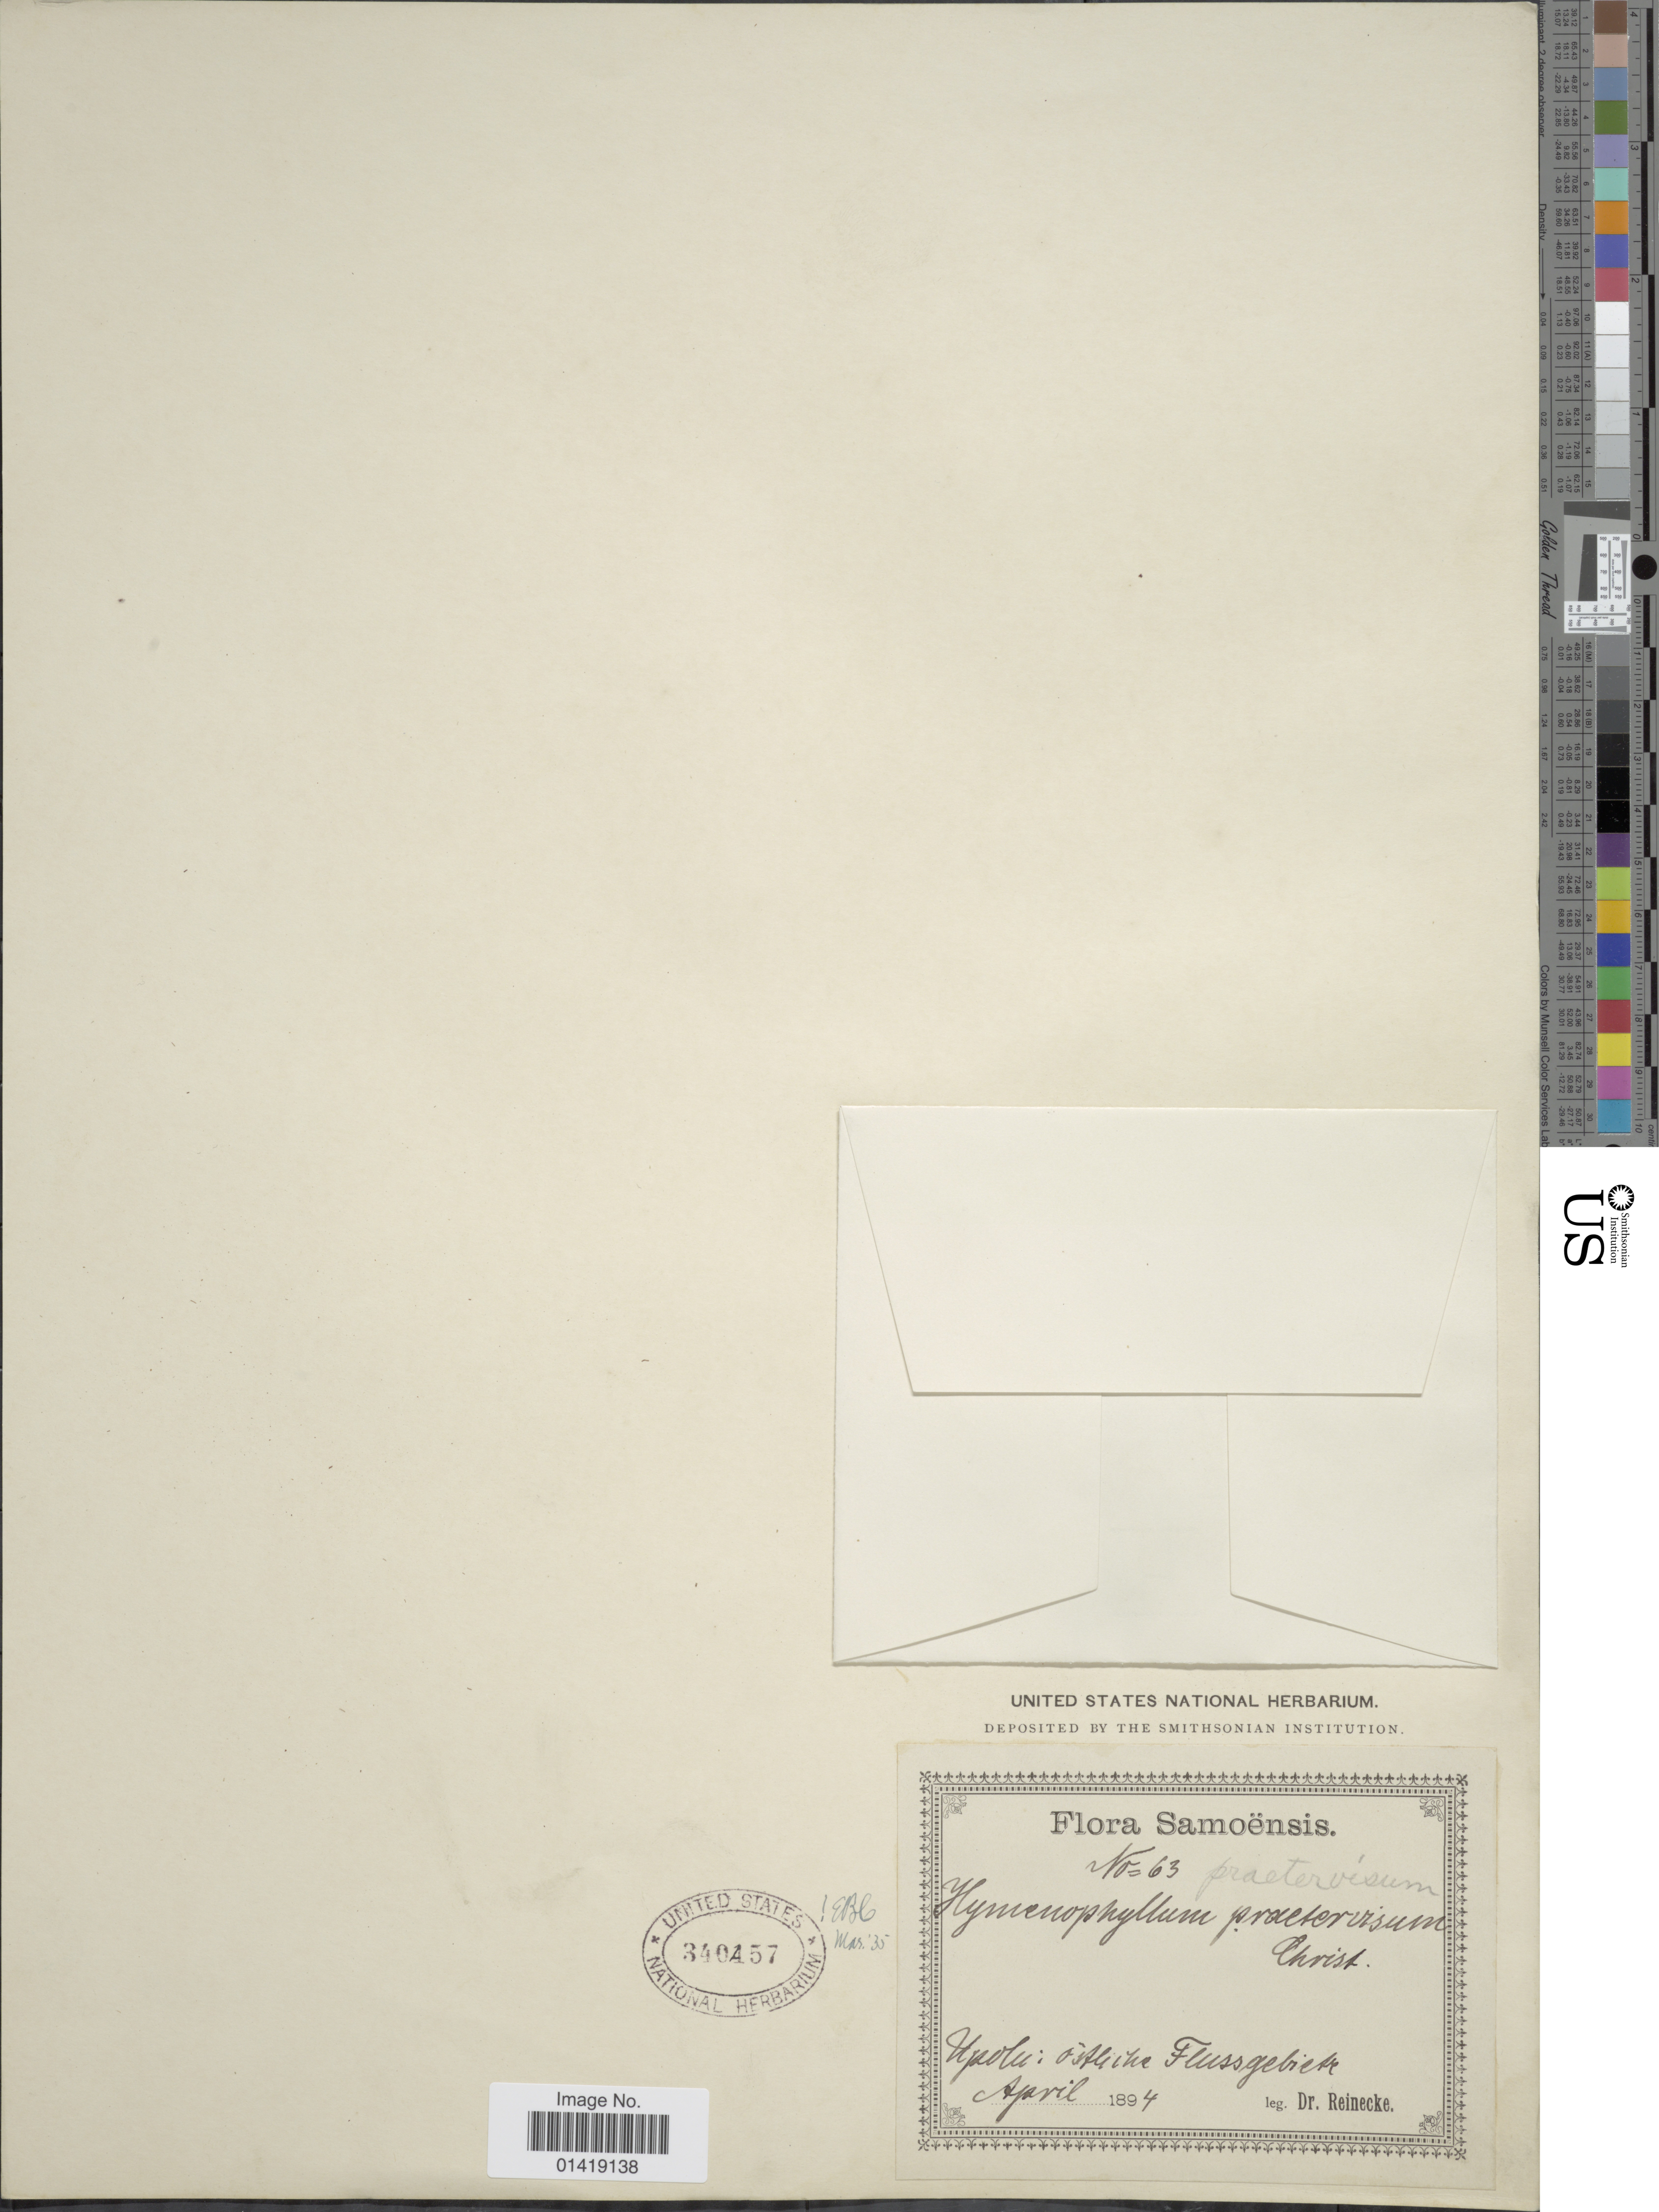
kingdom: Plantae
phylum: Tracheophyta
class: Polypodiopsida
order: Hymenophyllales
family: Hymenophyllaceae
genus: Hymenophyllum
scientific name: Hymenophyllum praetervisum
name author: Ching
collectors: -- Reinecke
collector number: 63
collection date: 1894-04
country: Samoa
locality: Upolu a stilike Flussgebiet [interpreted]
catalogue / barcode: US 340457